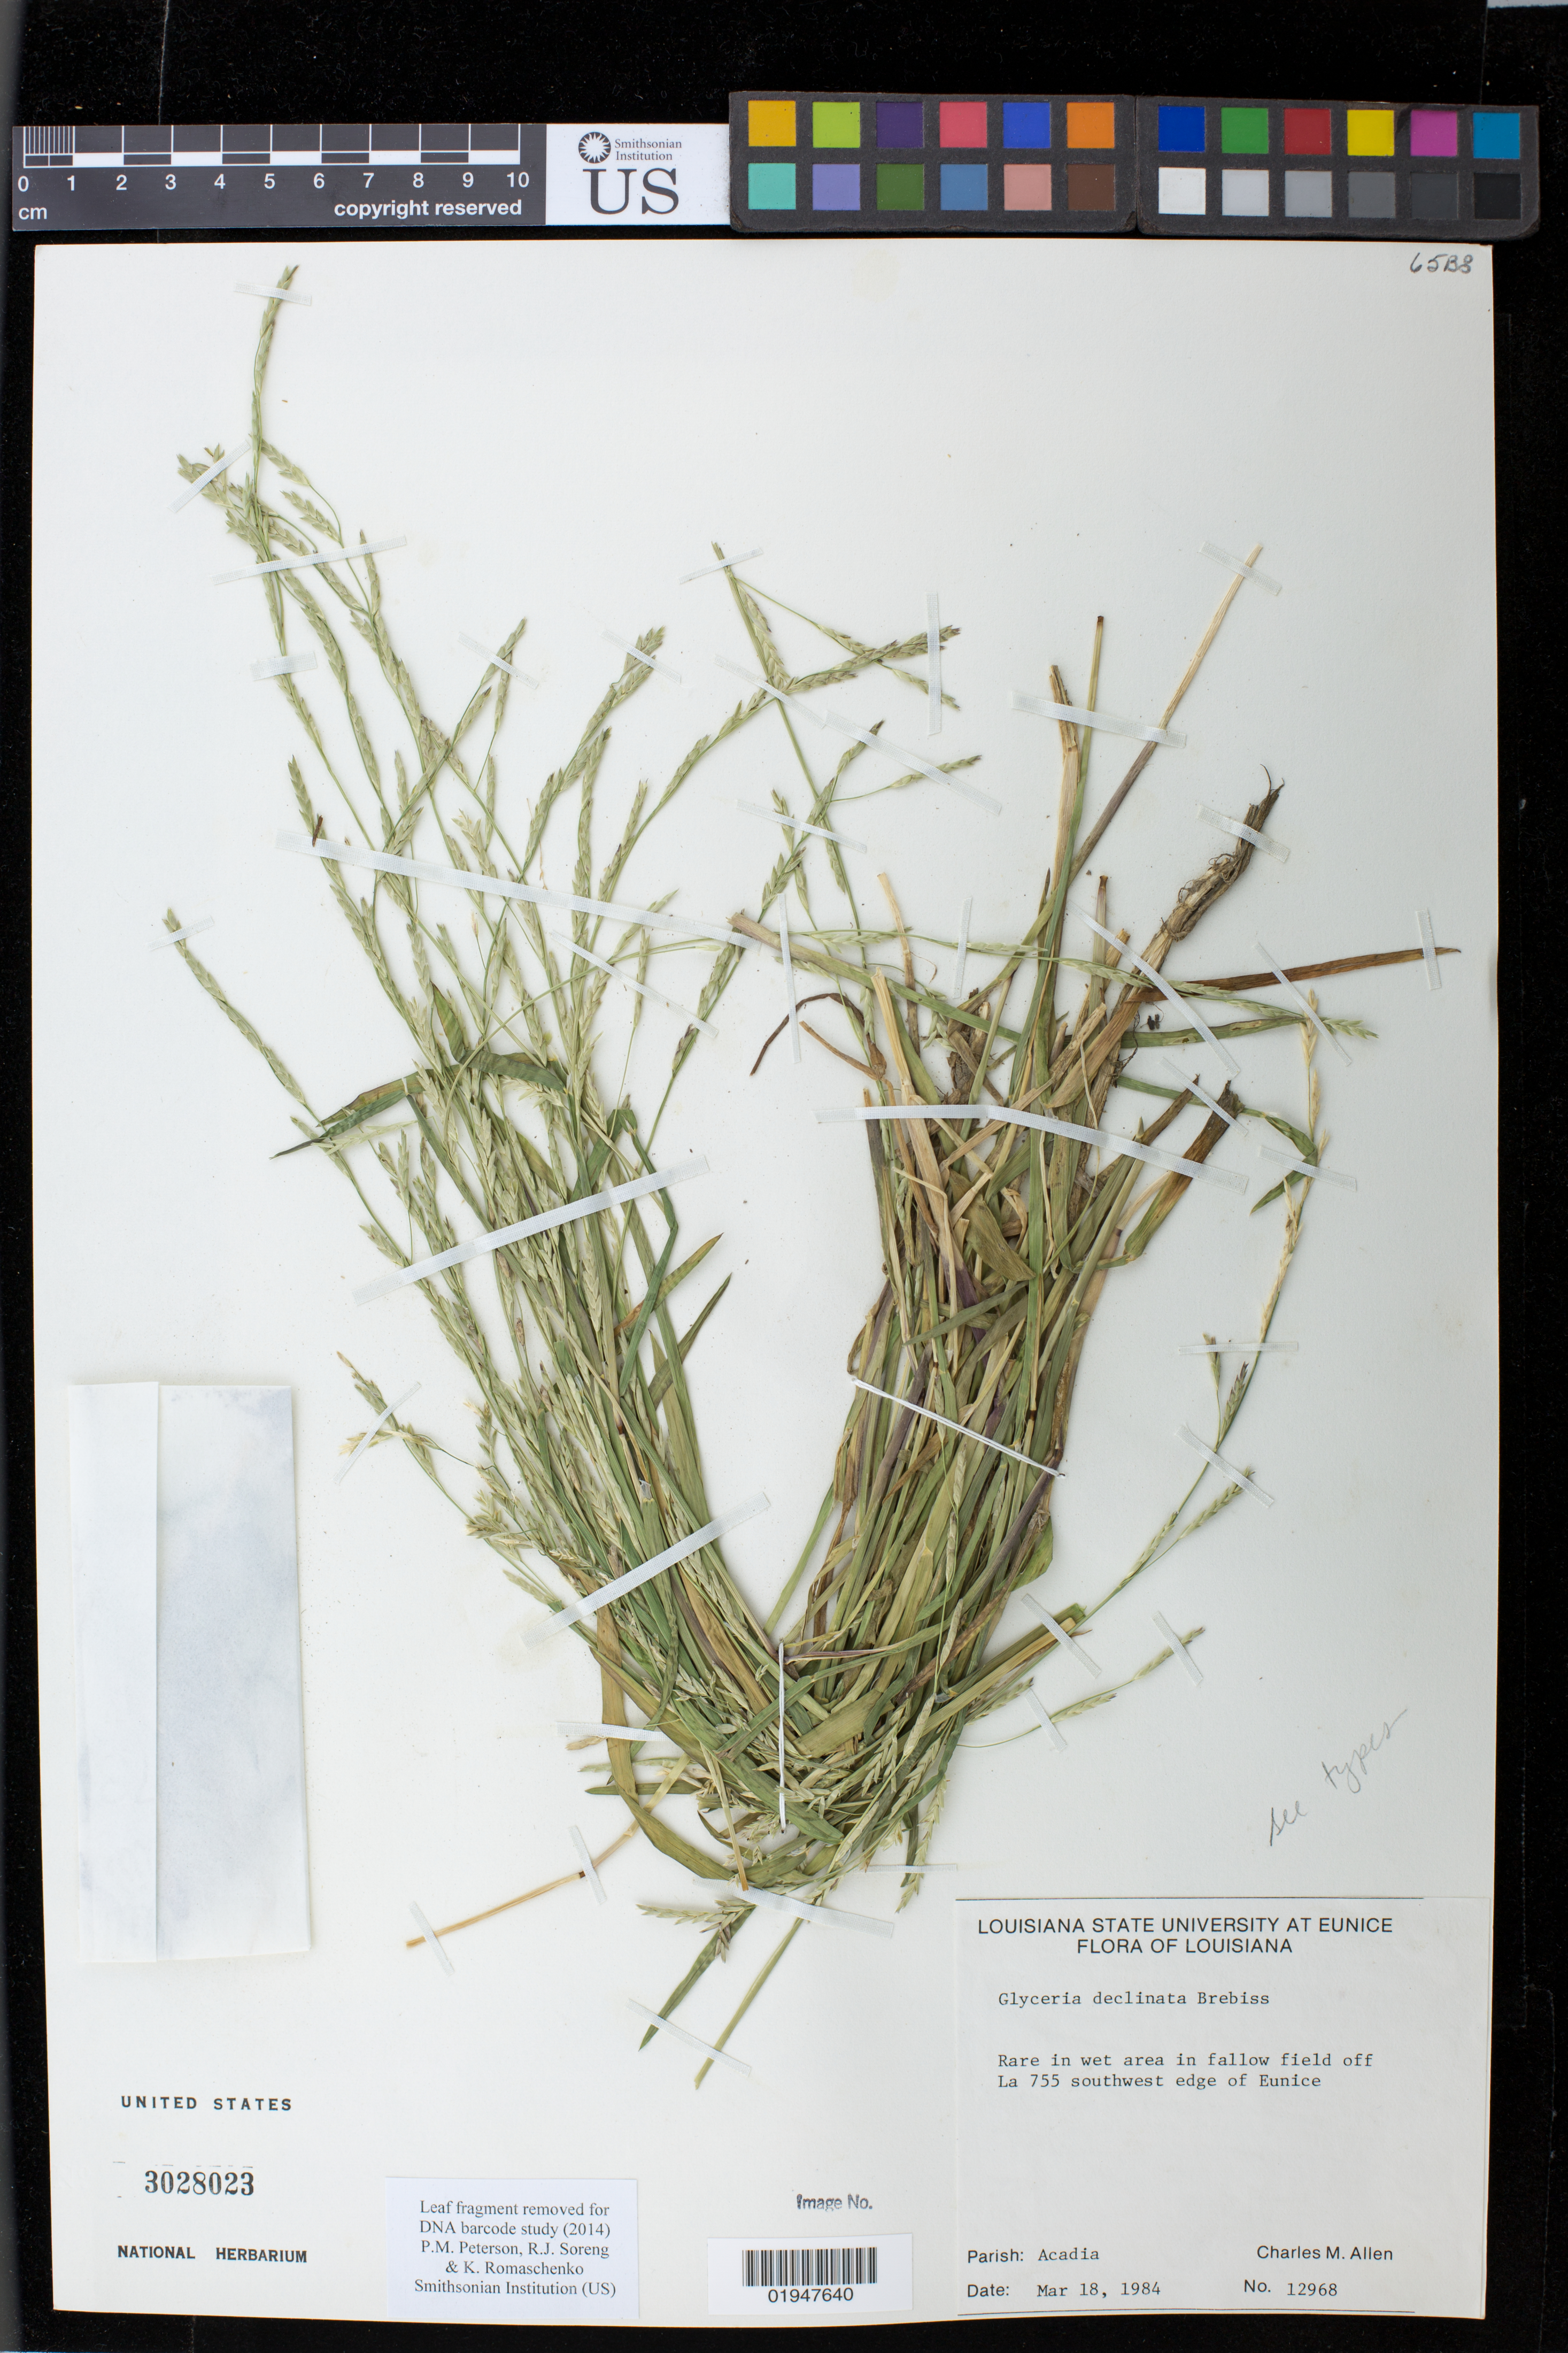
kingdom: Plantae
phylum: Tracheophyta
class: Liliopsida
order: Poales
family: Poaceae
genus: Glyceria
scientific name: Glyceria declinata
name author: Bréb.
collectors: C. M. Allen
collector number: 12968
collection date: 1984-03-18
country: United States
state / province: Louisiana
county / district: Acadia Parish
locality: off La 755 southwest edge of Eunice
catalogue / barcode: US 3028023